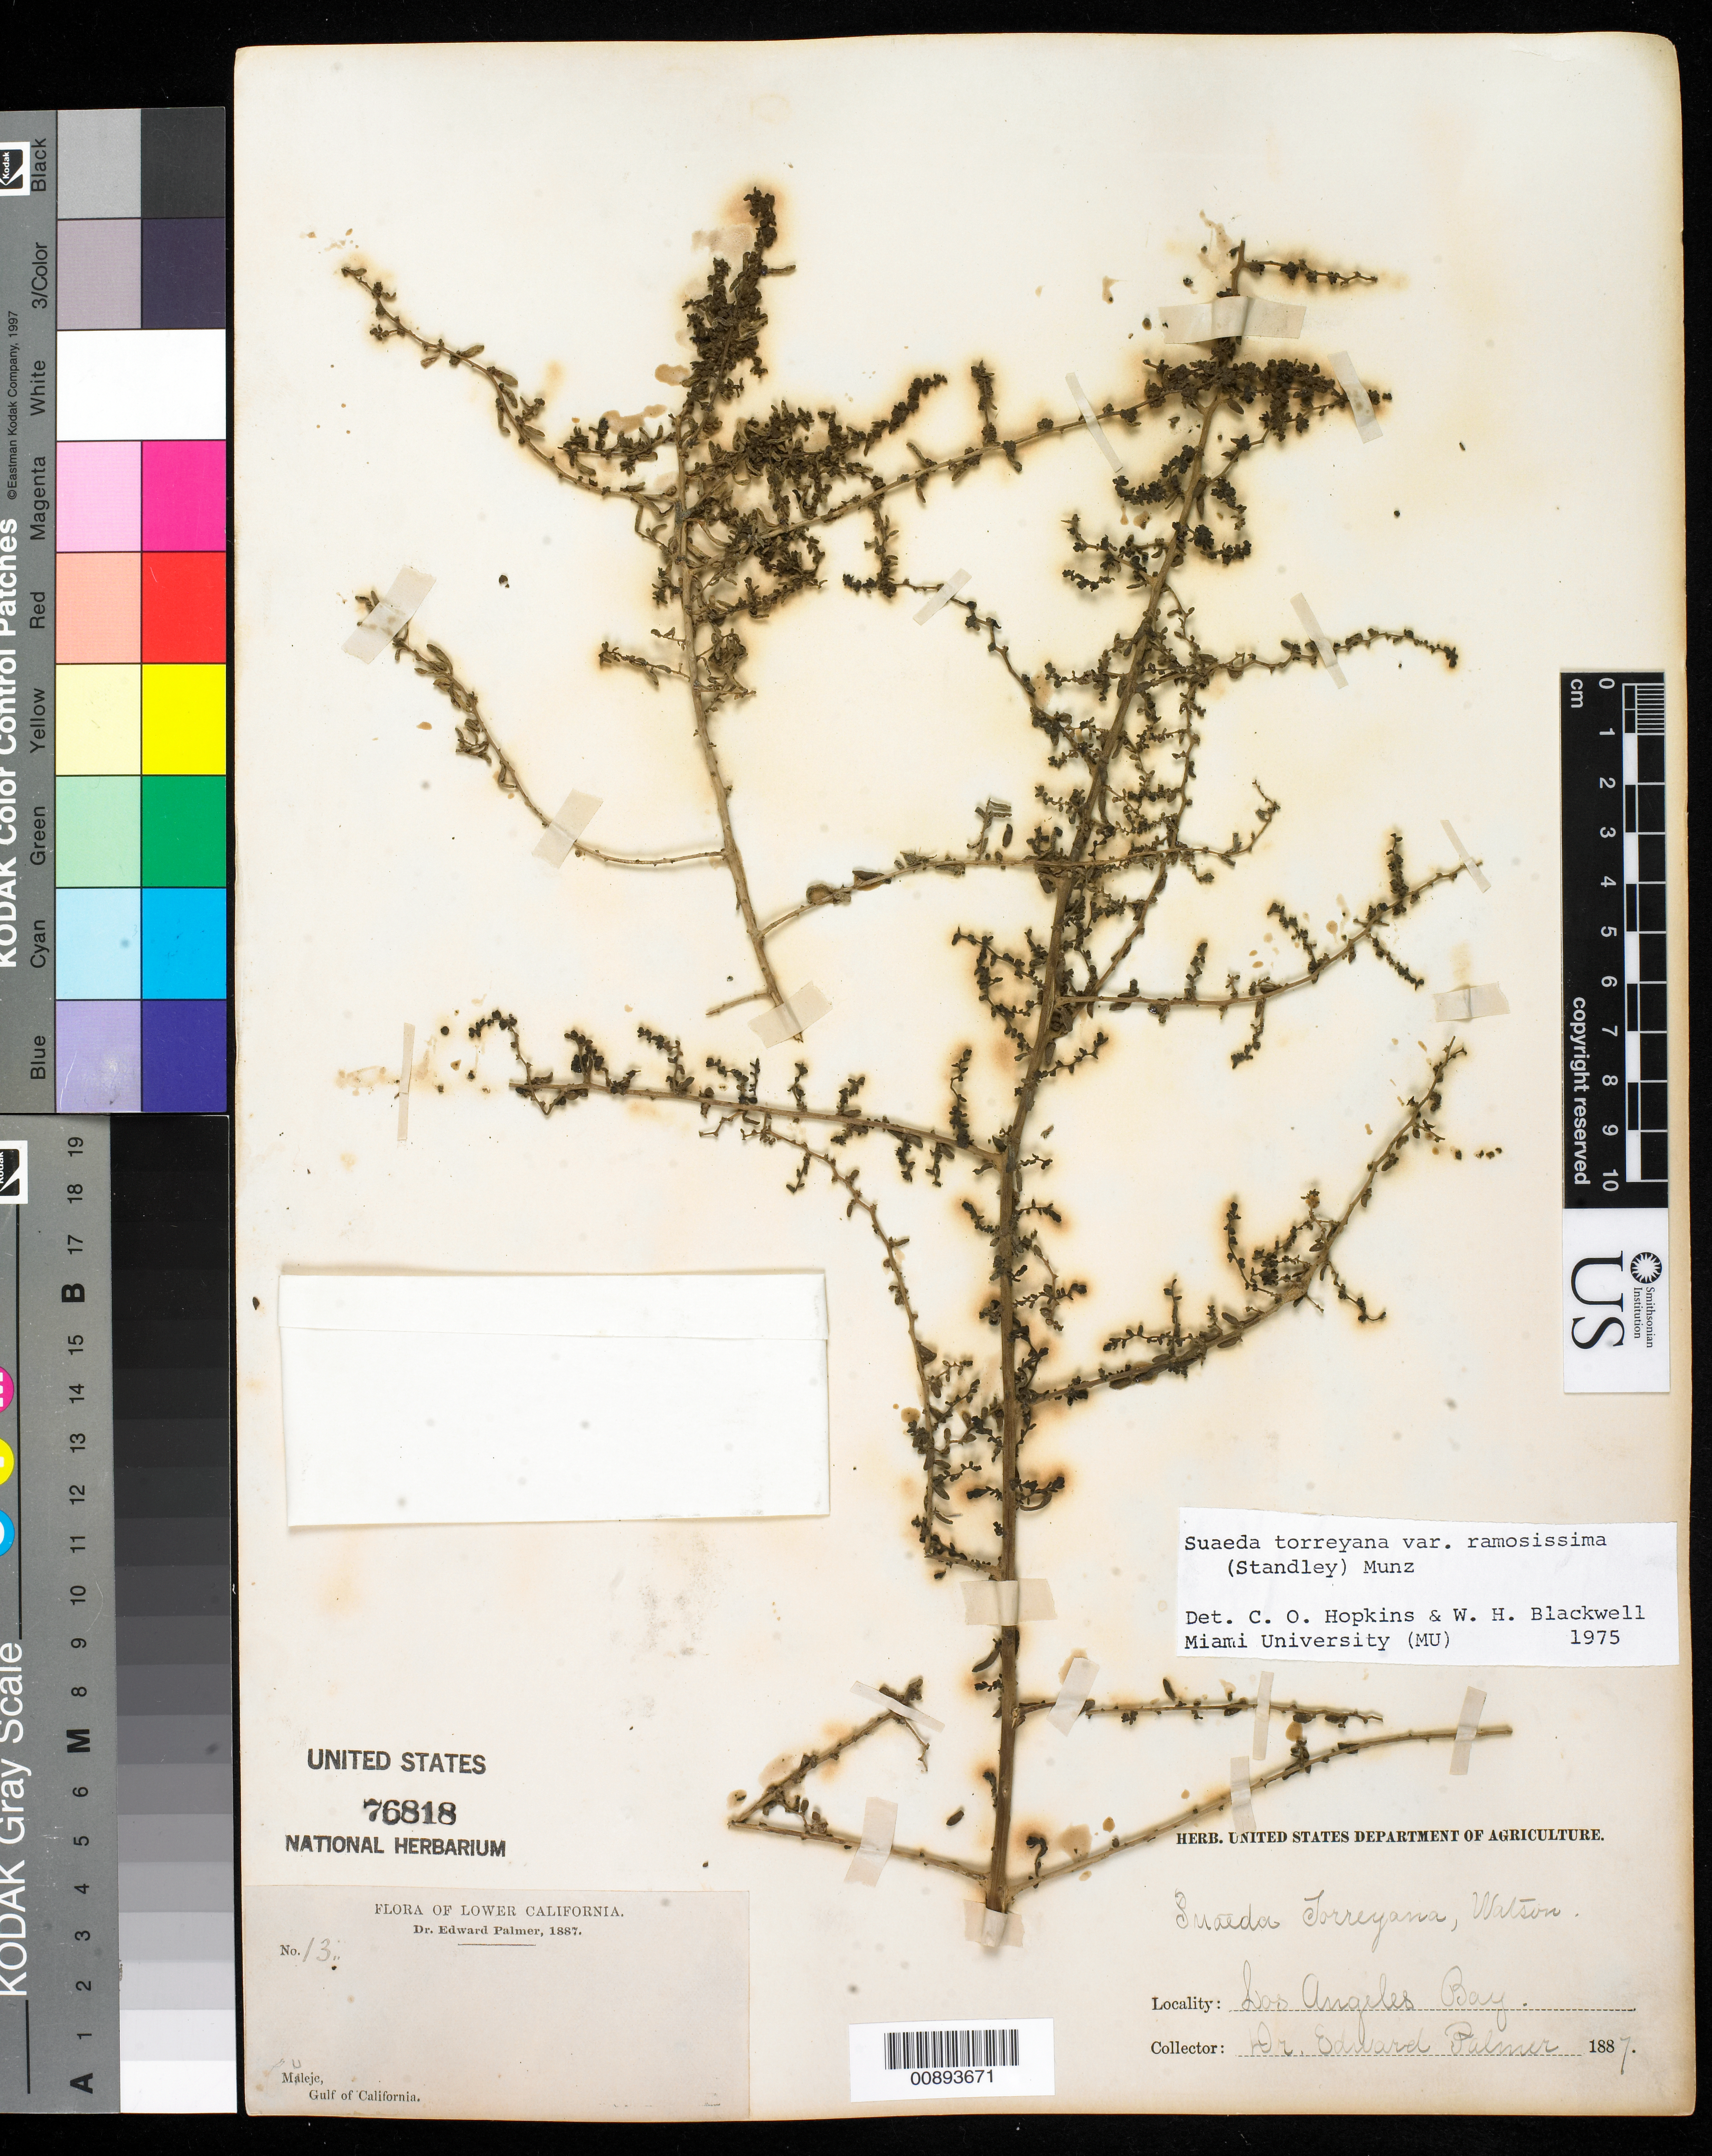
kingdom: Plantae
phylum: Tracheophyta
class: Magnoliopsida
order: Caryophyllales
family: Amaranthaceae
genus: Suaeda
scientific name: Suaeda torreyana var. ramosissima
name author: (Standl.) Munz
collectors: E. Palmer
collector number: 13'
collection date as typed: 1887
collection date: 1887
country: Mexico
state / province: Baja California Norte / Baja California Sur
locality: Los Angeles Bay, Baja California and Muleje, Baja California Sur.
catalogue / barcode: US 76818